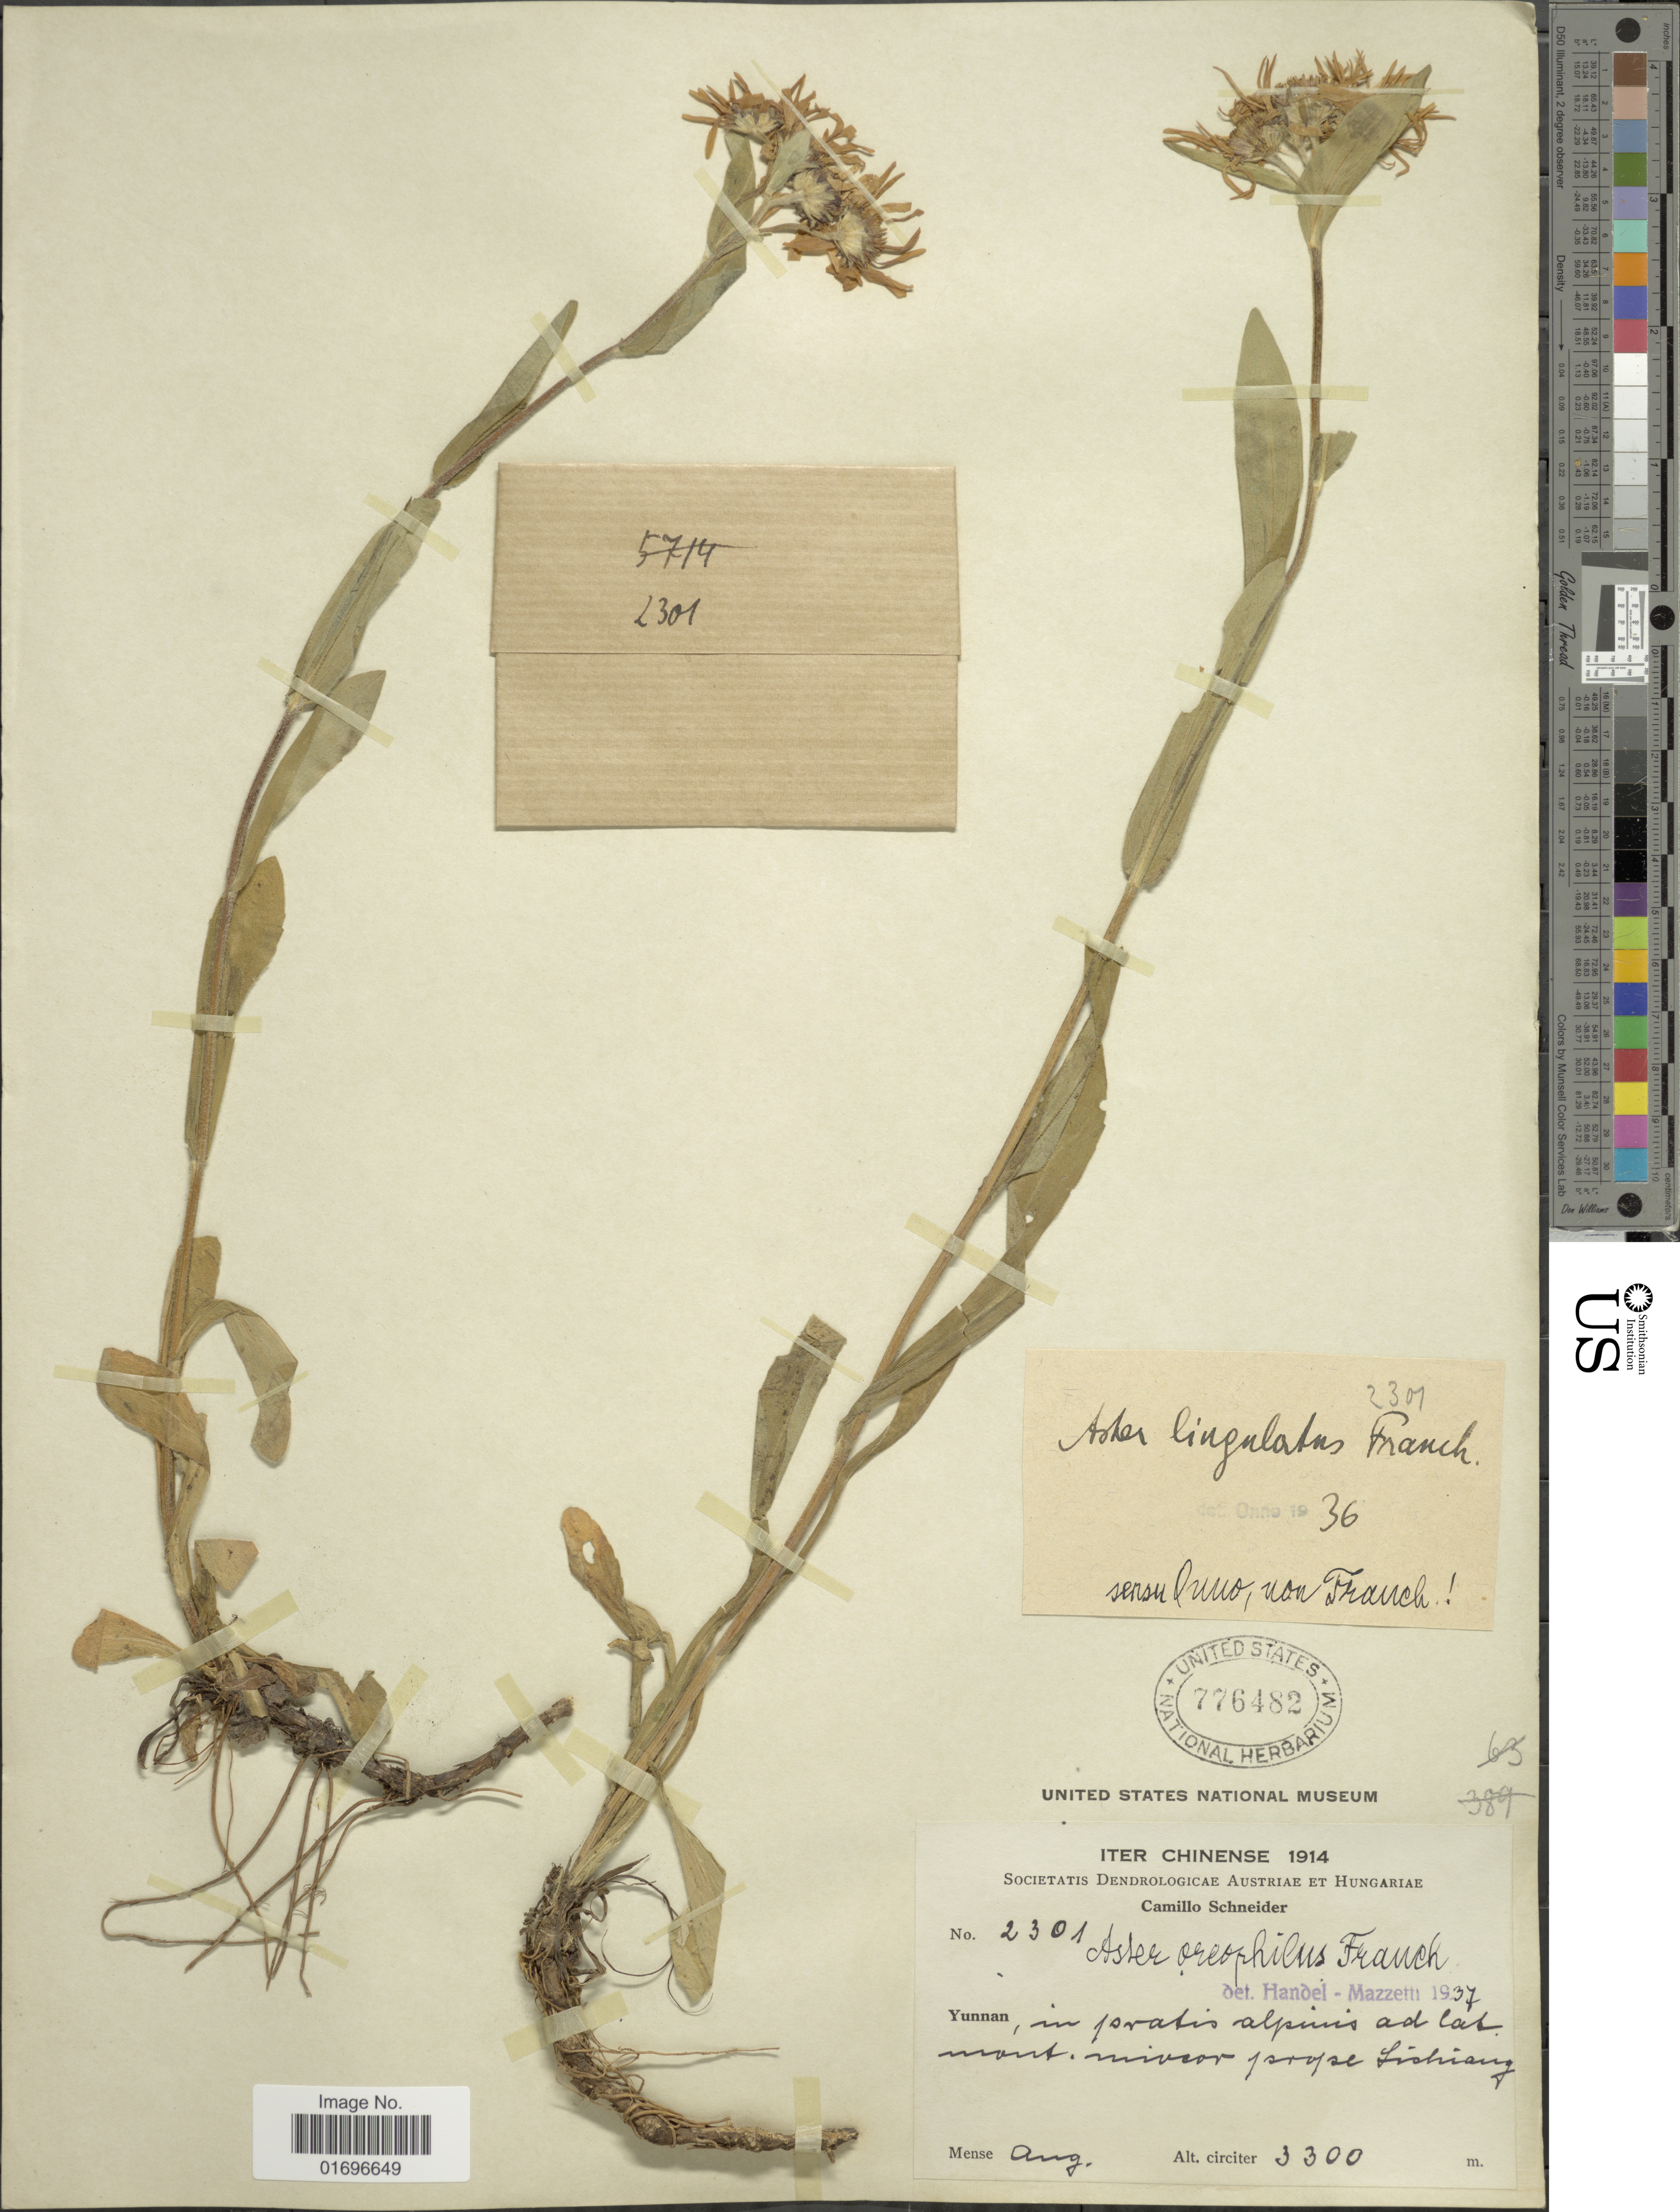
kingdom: Plantae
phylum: Tracheophyta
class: Magnoliopsida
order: Asterales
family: Asteraceae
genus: Aster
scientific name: Aster oreophilus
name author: Franch.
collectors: C. K. Schneider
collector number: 2301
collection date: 1914-08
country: China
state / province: Yunnan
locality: Yunnan, in pratis alpinis ad [illegible text] mont. miveor prope Lishiang[interpreted]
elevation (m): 3300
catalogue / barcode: US 776482